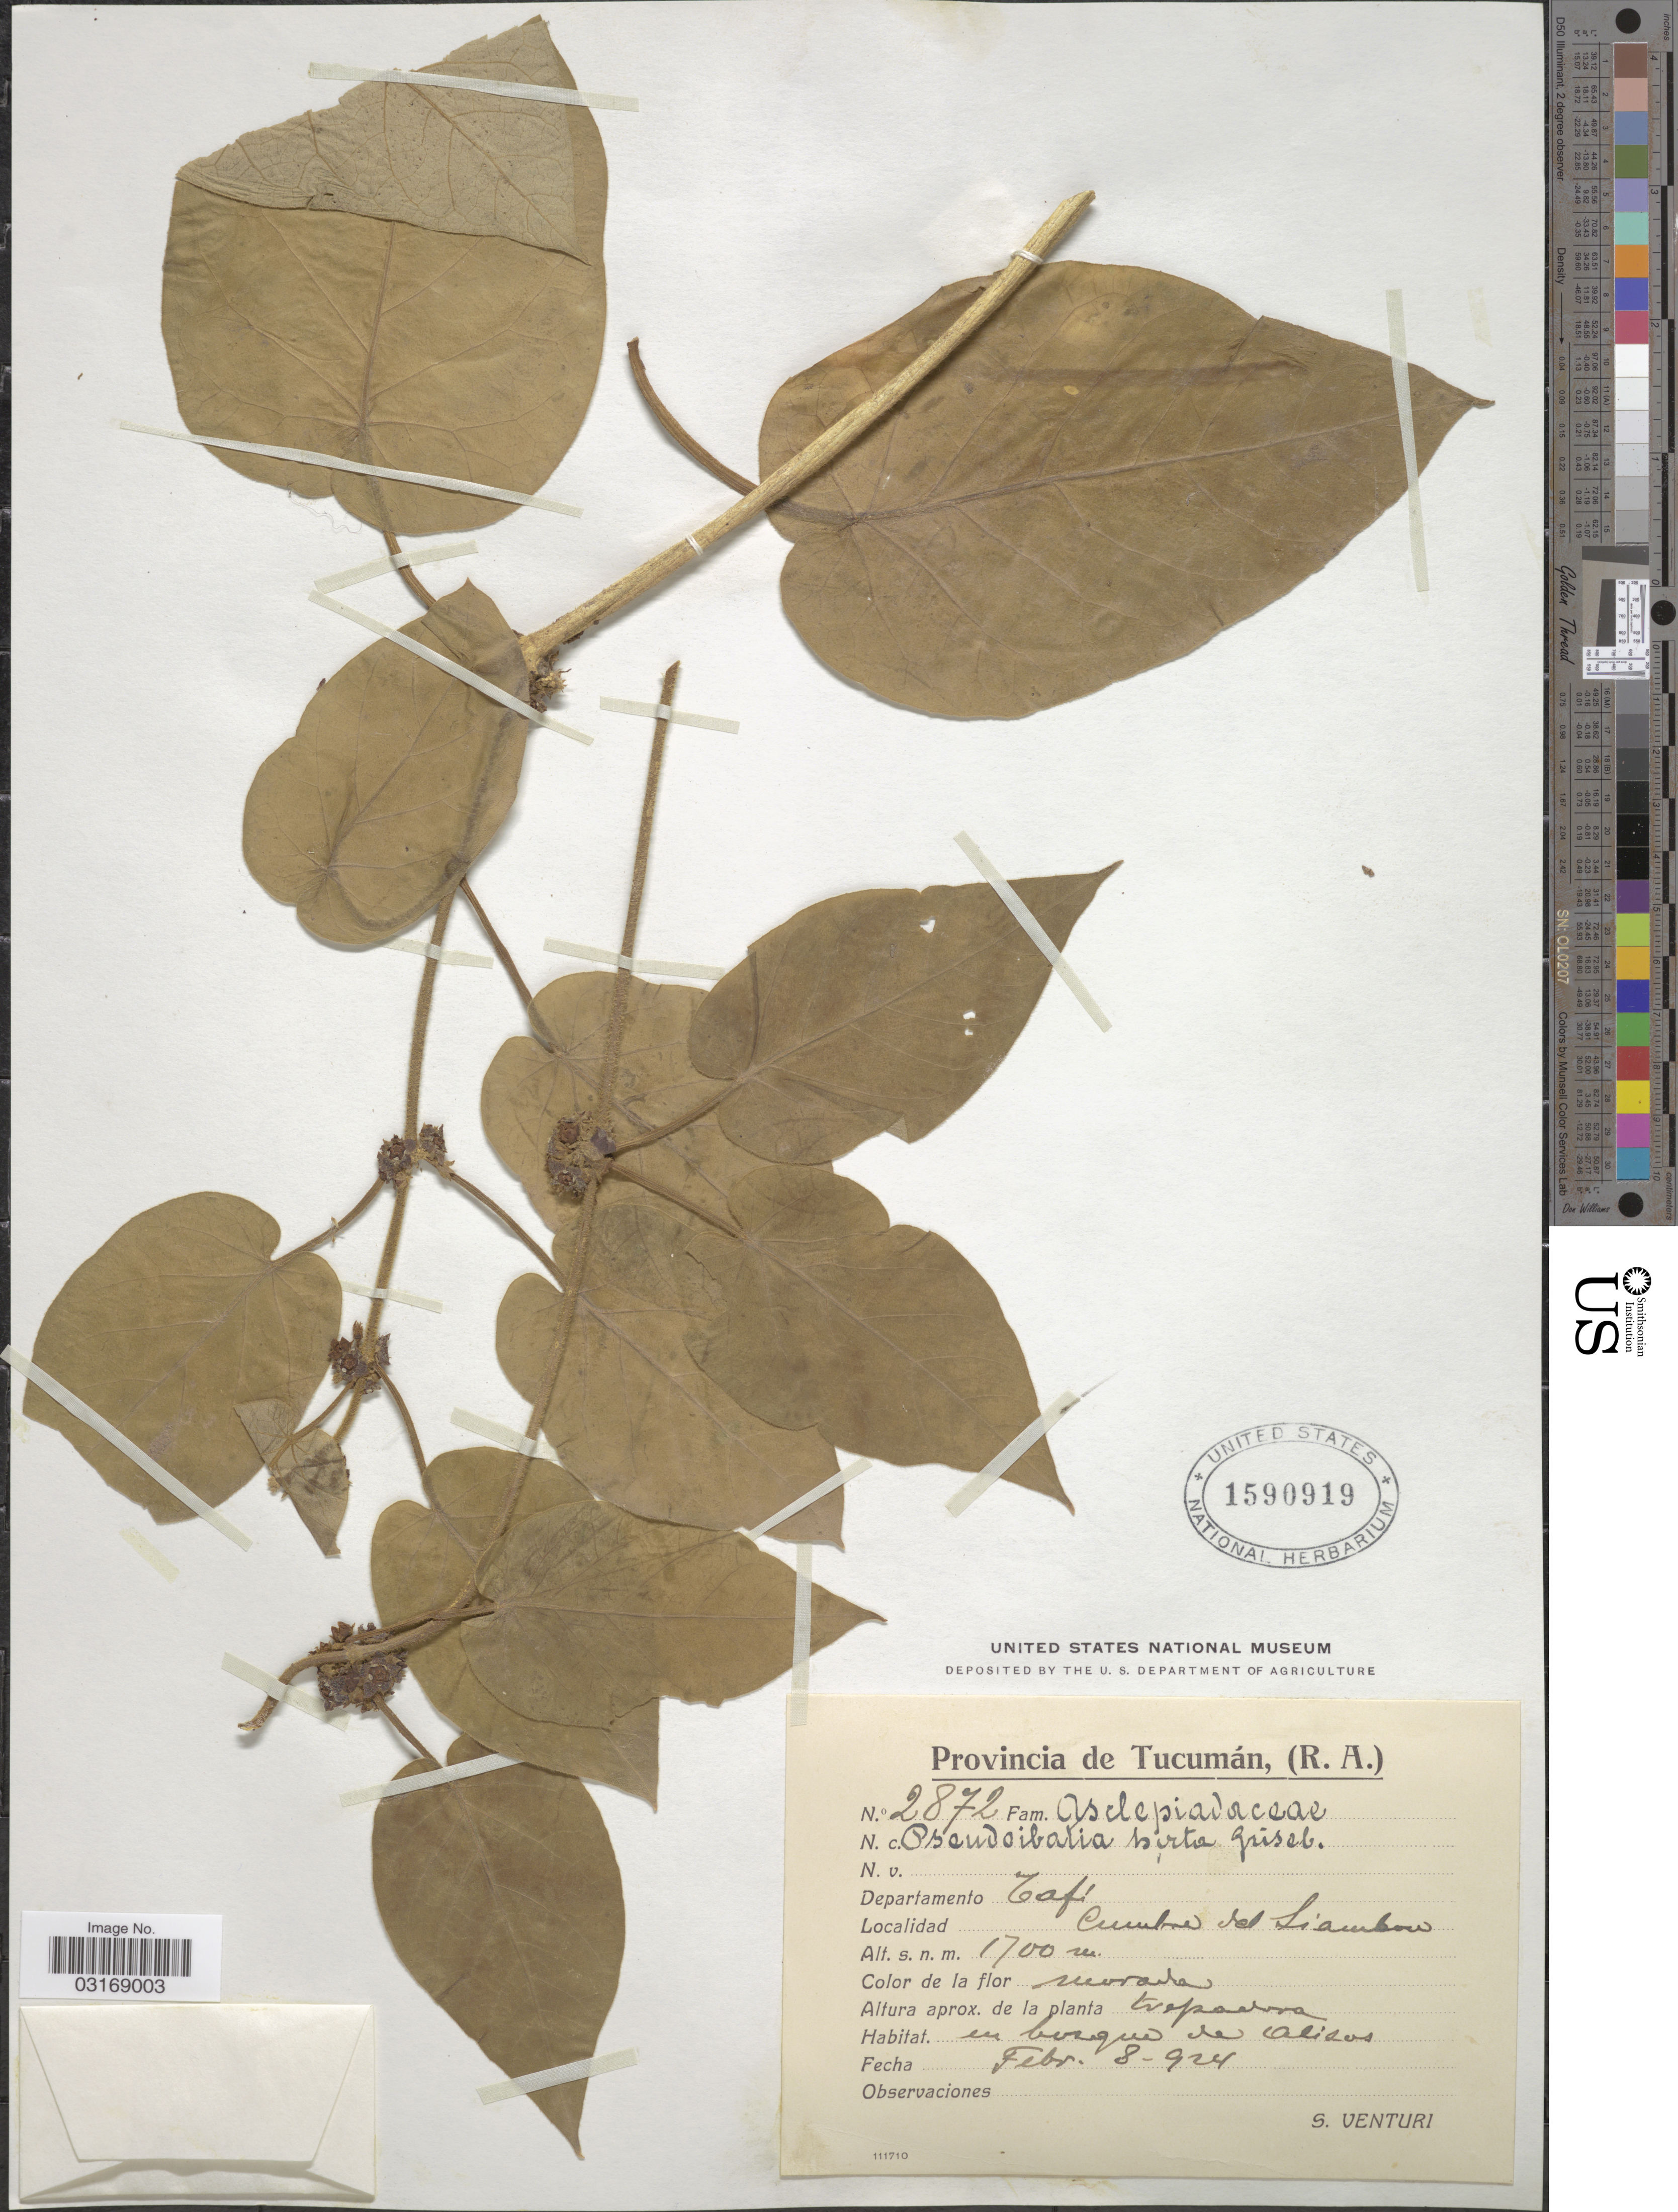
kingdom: Plantae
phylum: Tracheophyta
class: Magnoliopsida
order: Gentianales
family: Apocynaceae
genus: Pseudibatia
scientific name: Pseudibatia hirta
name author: Malme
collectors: S. Venturi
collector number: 2872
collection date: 1924-02-08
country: Argentina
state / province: Tucuman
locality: Departamento Tafi. Cumbre del Siambon.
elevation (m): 1700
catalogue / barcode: US 1590919